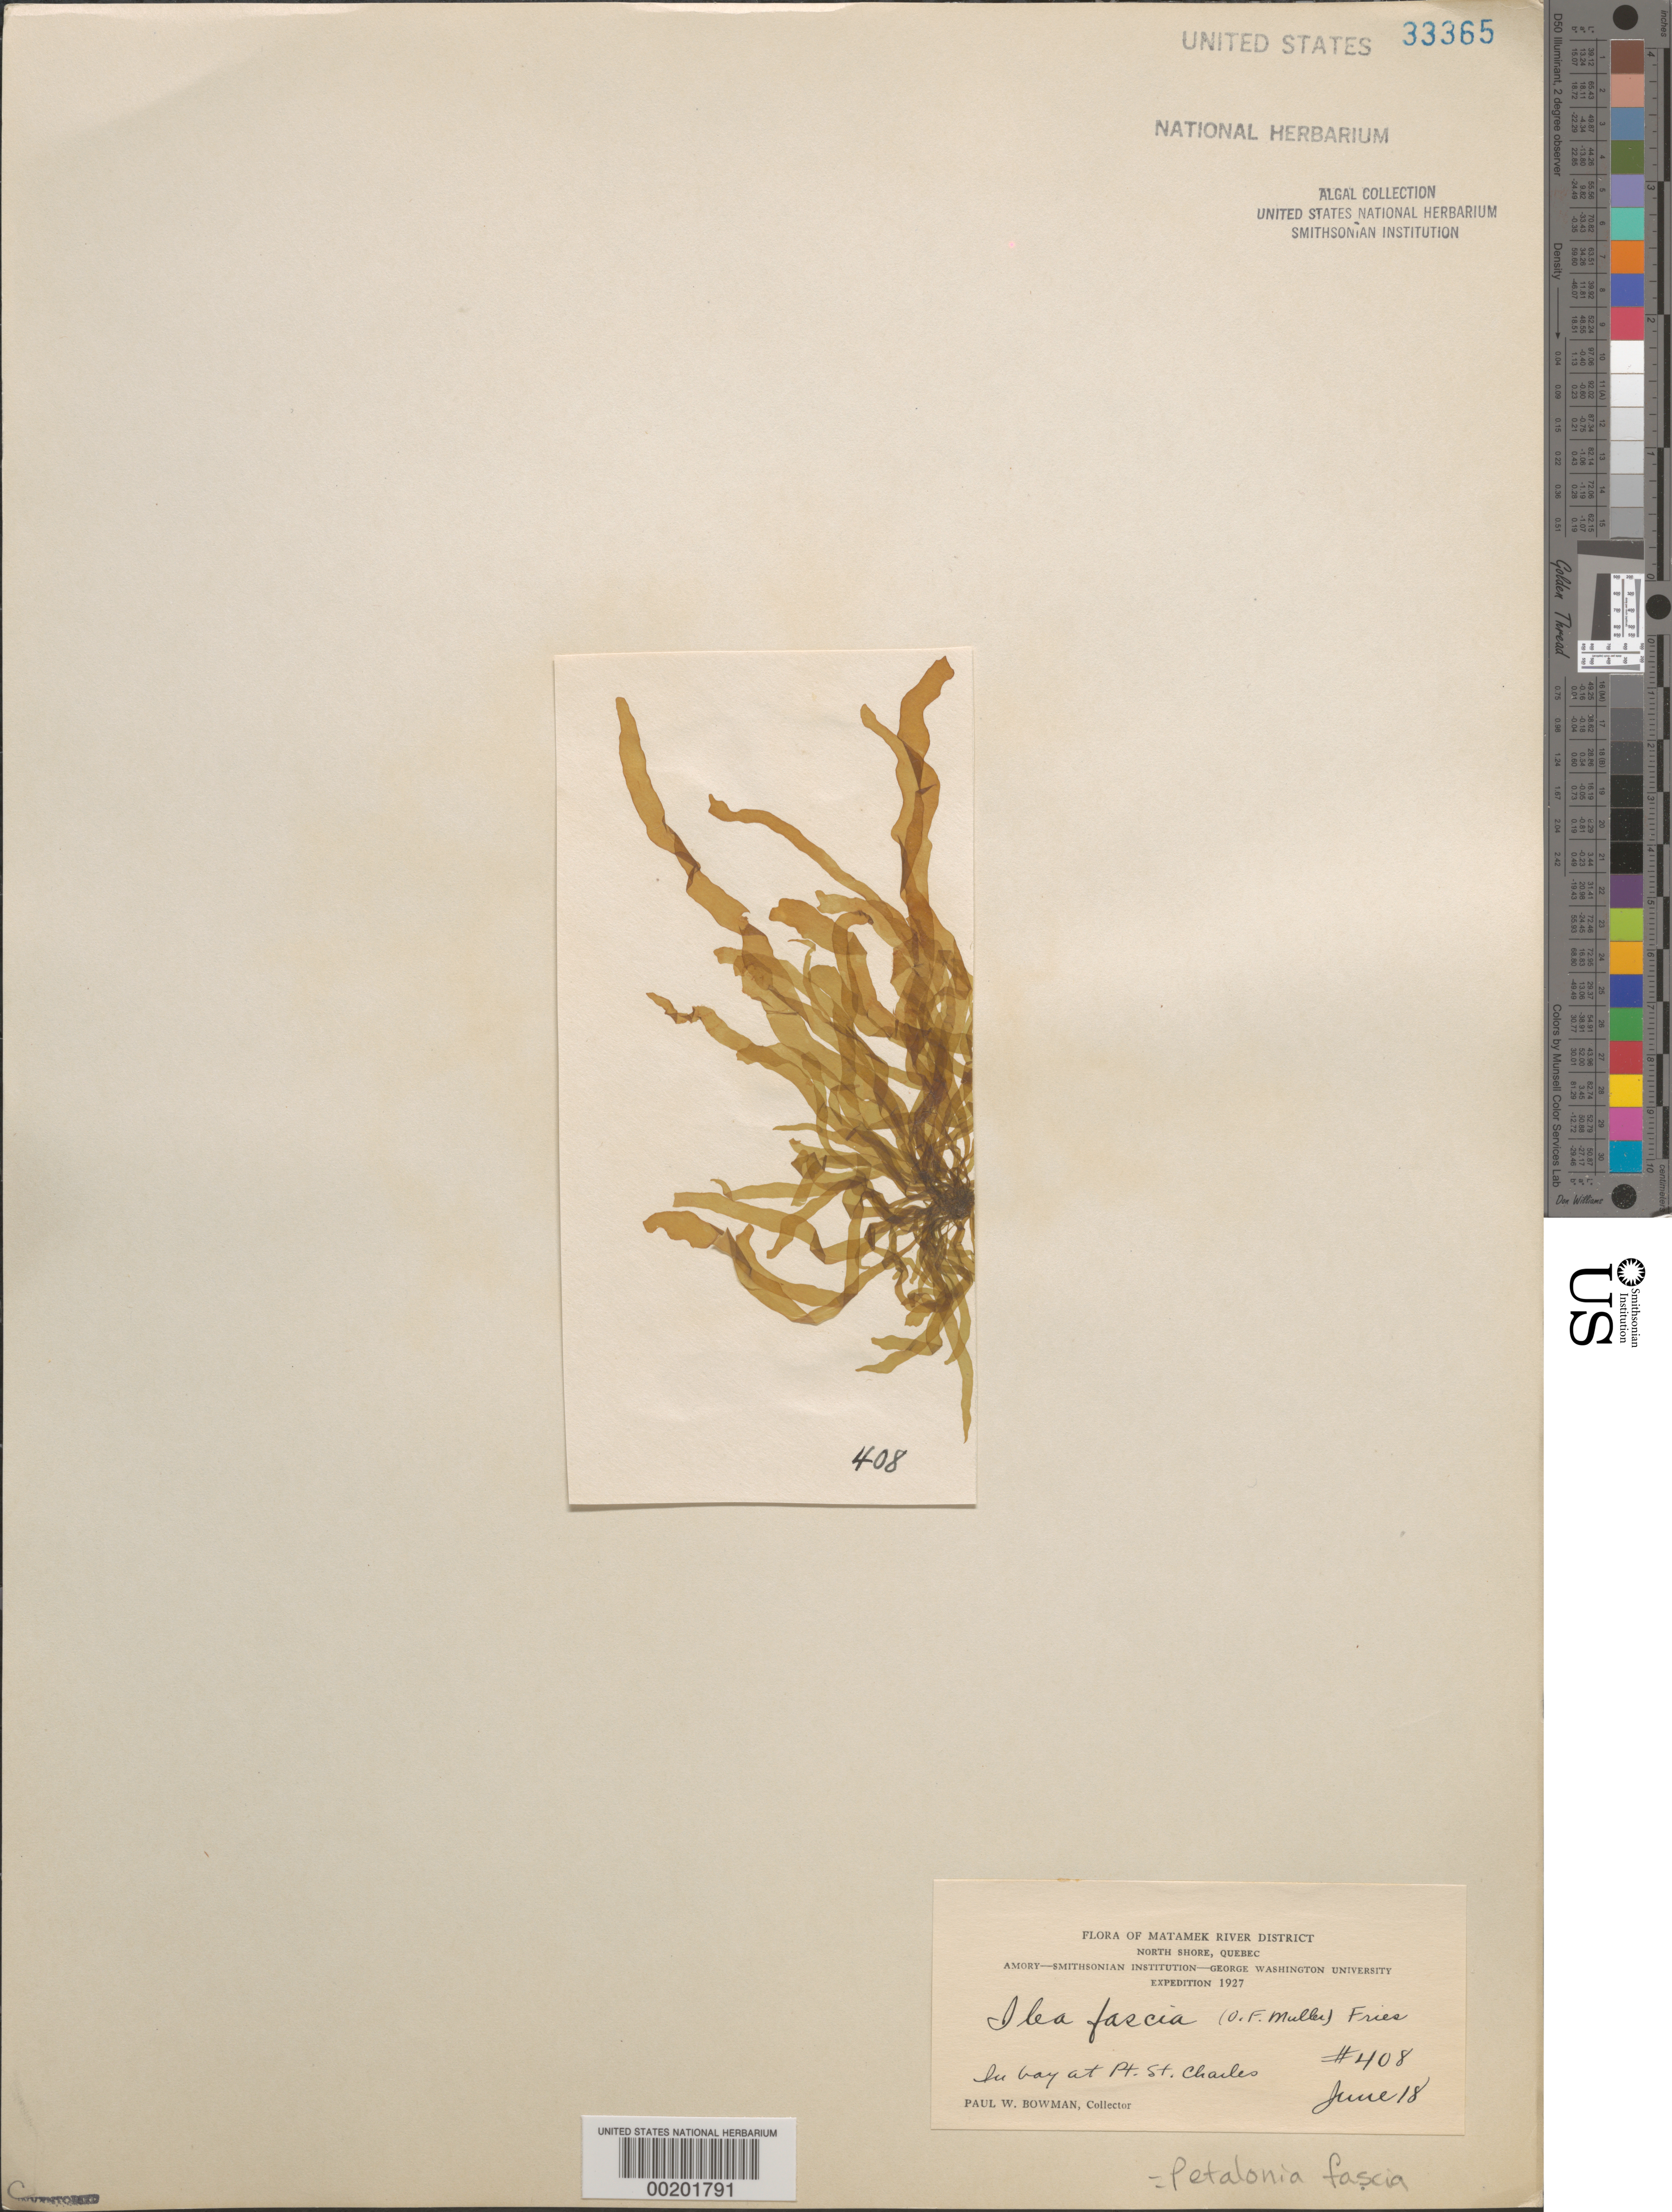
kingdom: Chromista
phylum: Ochrophyta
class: Phaeophyceae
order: Scytosiphonales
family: Scytosiphonaceae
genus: Petalonia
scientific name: Petalonia fascia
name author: (O.F. Müller) Kuntze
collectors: P. Bowman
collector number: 408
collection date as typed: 18 Jun 1927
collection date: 1927-06-18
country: Canada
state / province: Quebec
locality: Matamek river district, north shore, bay at point st. charles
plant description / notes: Amory-Smithsonian Institution-George Washington University Expedition, 1927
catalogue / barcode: US 33365